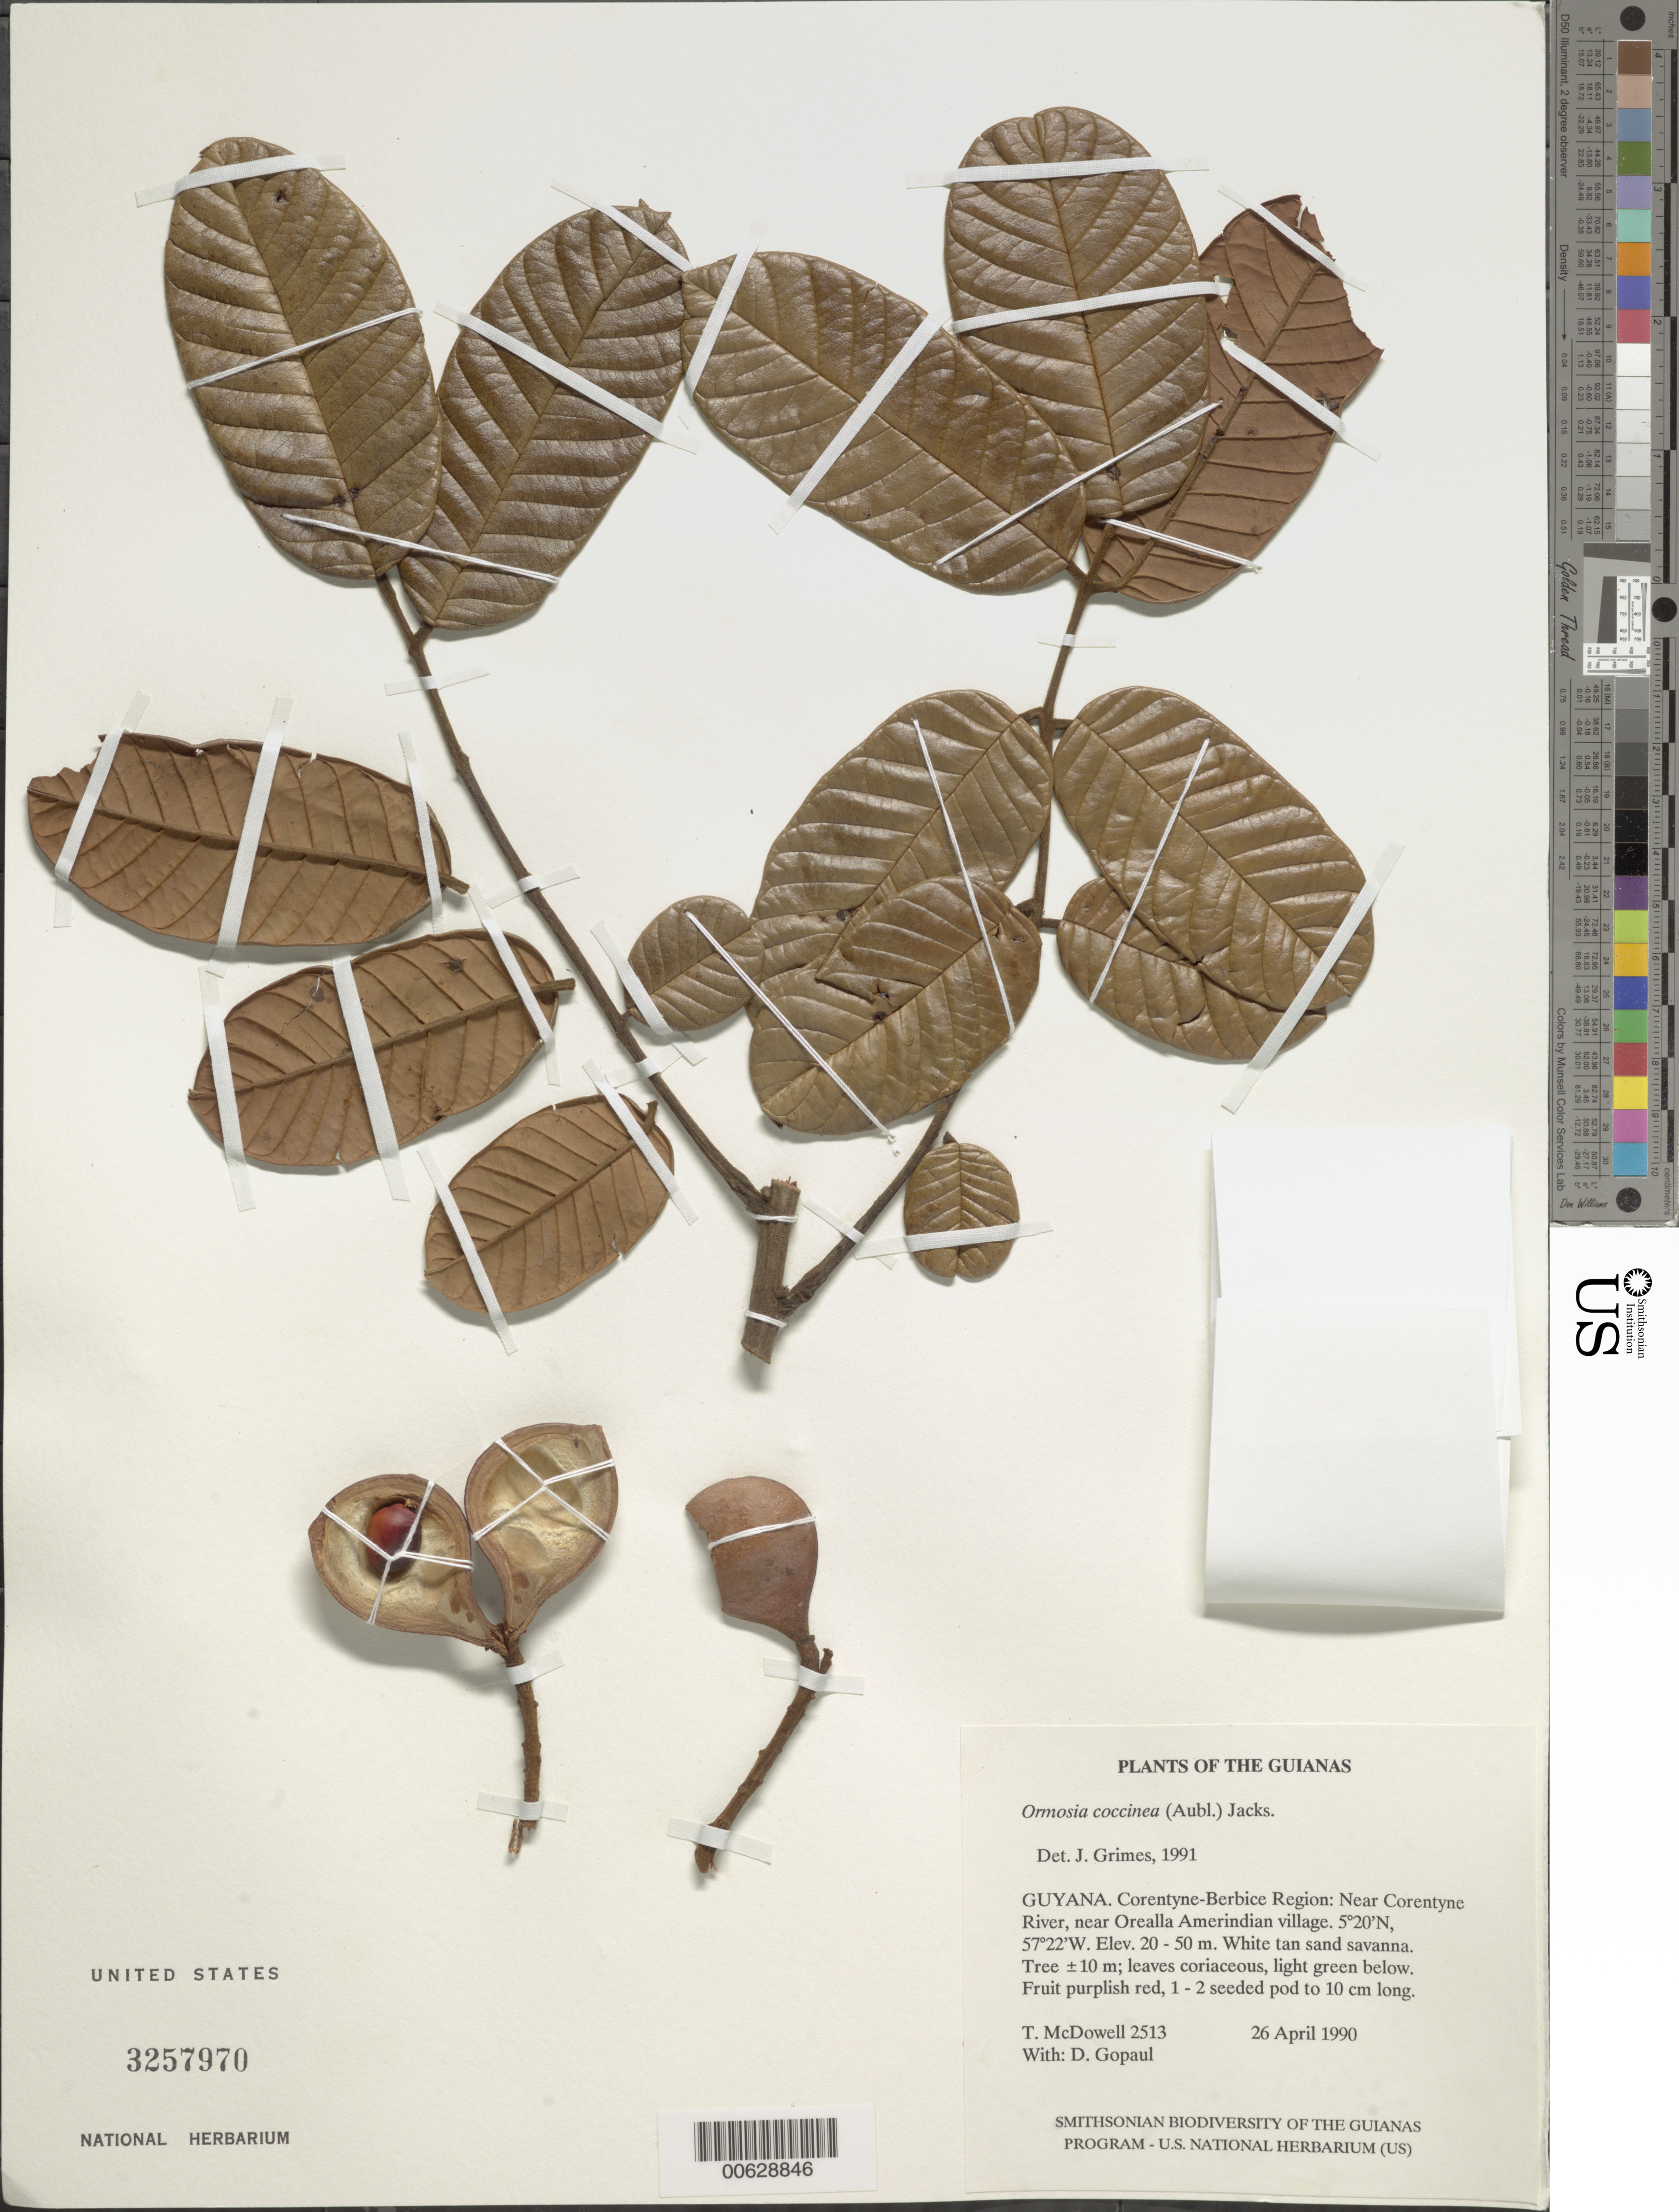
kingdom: Plantae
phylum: Tracheophyta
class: Magnoliopsida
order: Fabales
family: Fabaceae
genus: Ormosia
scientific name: Ormosia coccinea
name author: (Aubl.) Jacks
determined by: Grimes, J.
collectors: T. McDowell & D. Gopaul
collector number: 2513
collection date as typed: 26 April 1990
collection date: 1990-04-26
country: Guyana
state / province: E. Berbice-Corentyne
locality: Near Corentyne River and Orealla Amerindian village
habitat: White and tan sand savanna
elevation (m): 20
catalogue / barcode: US 3257970